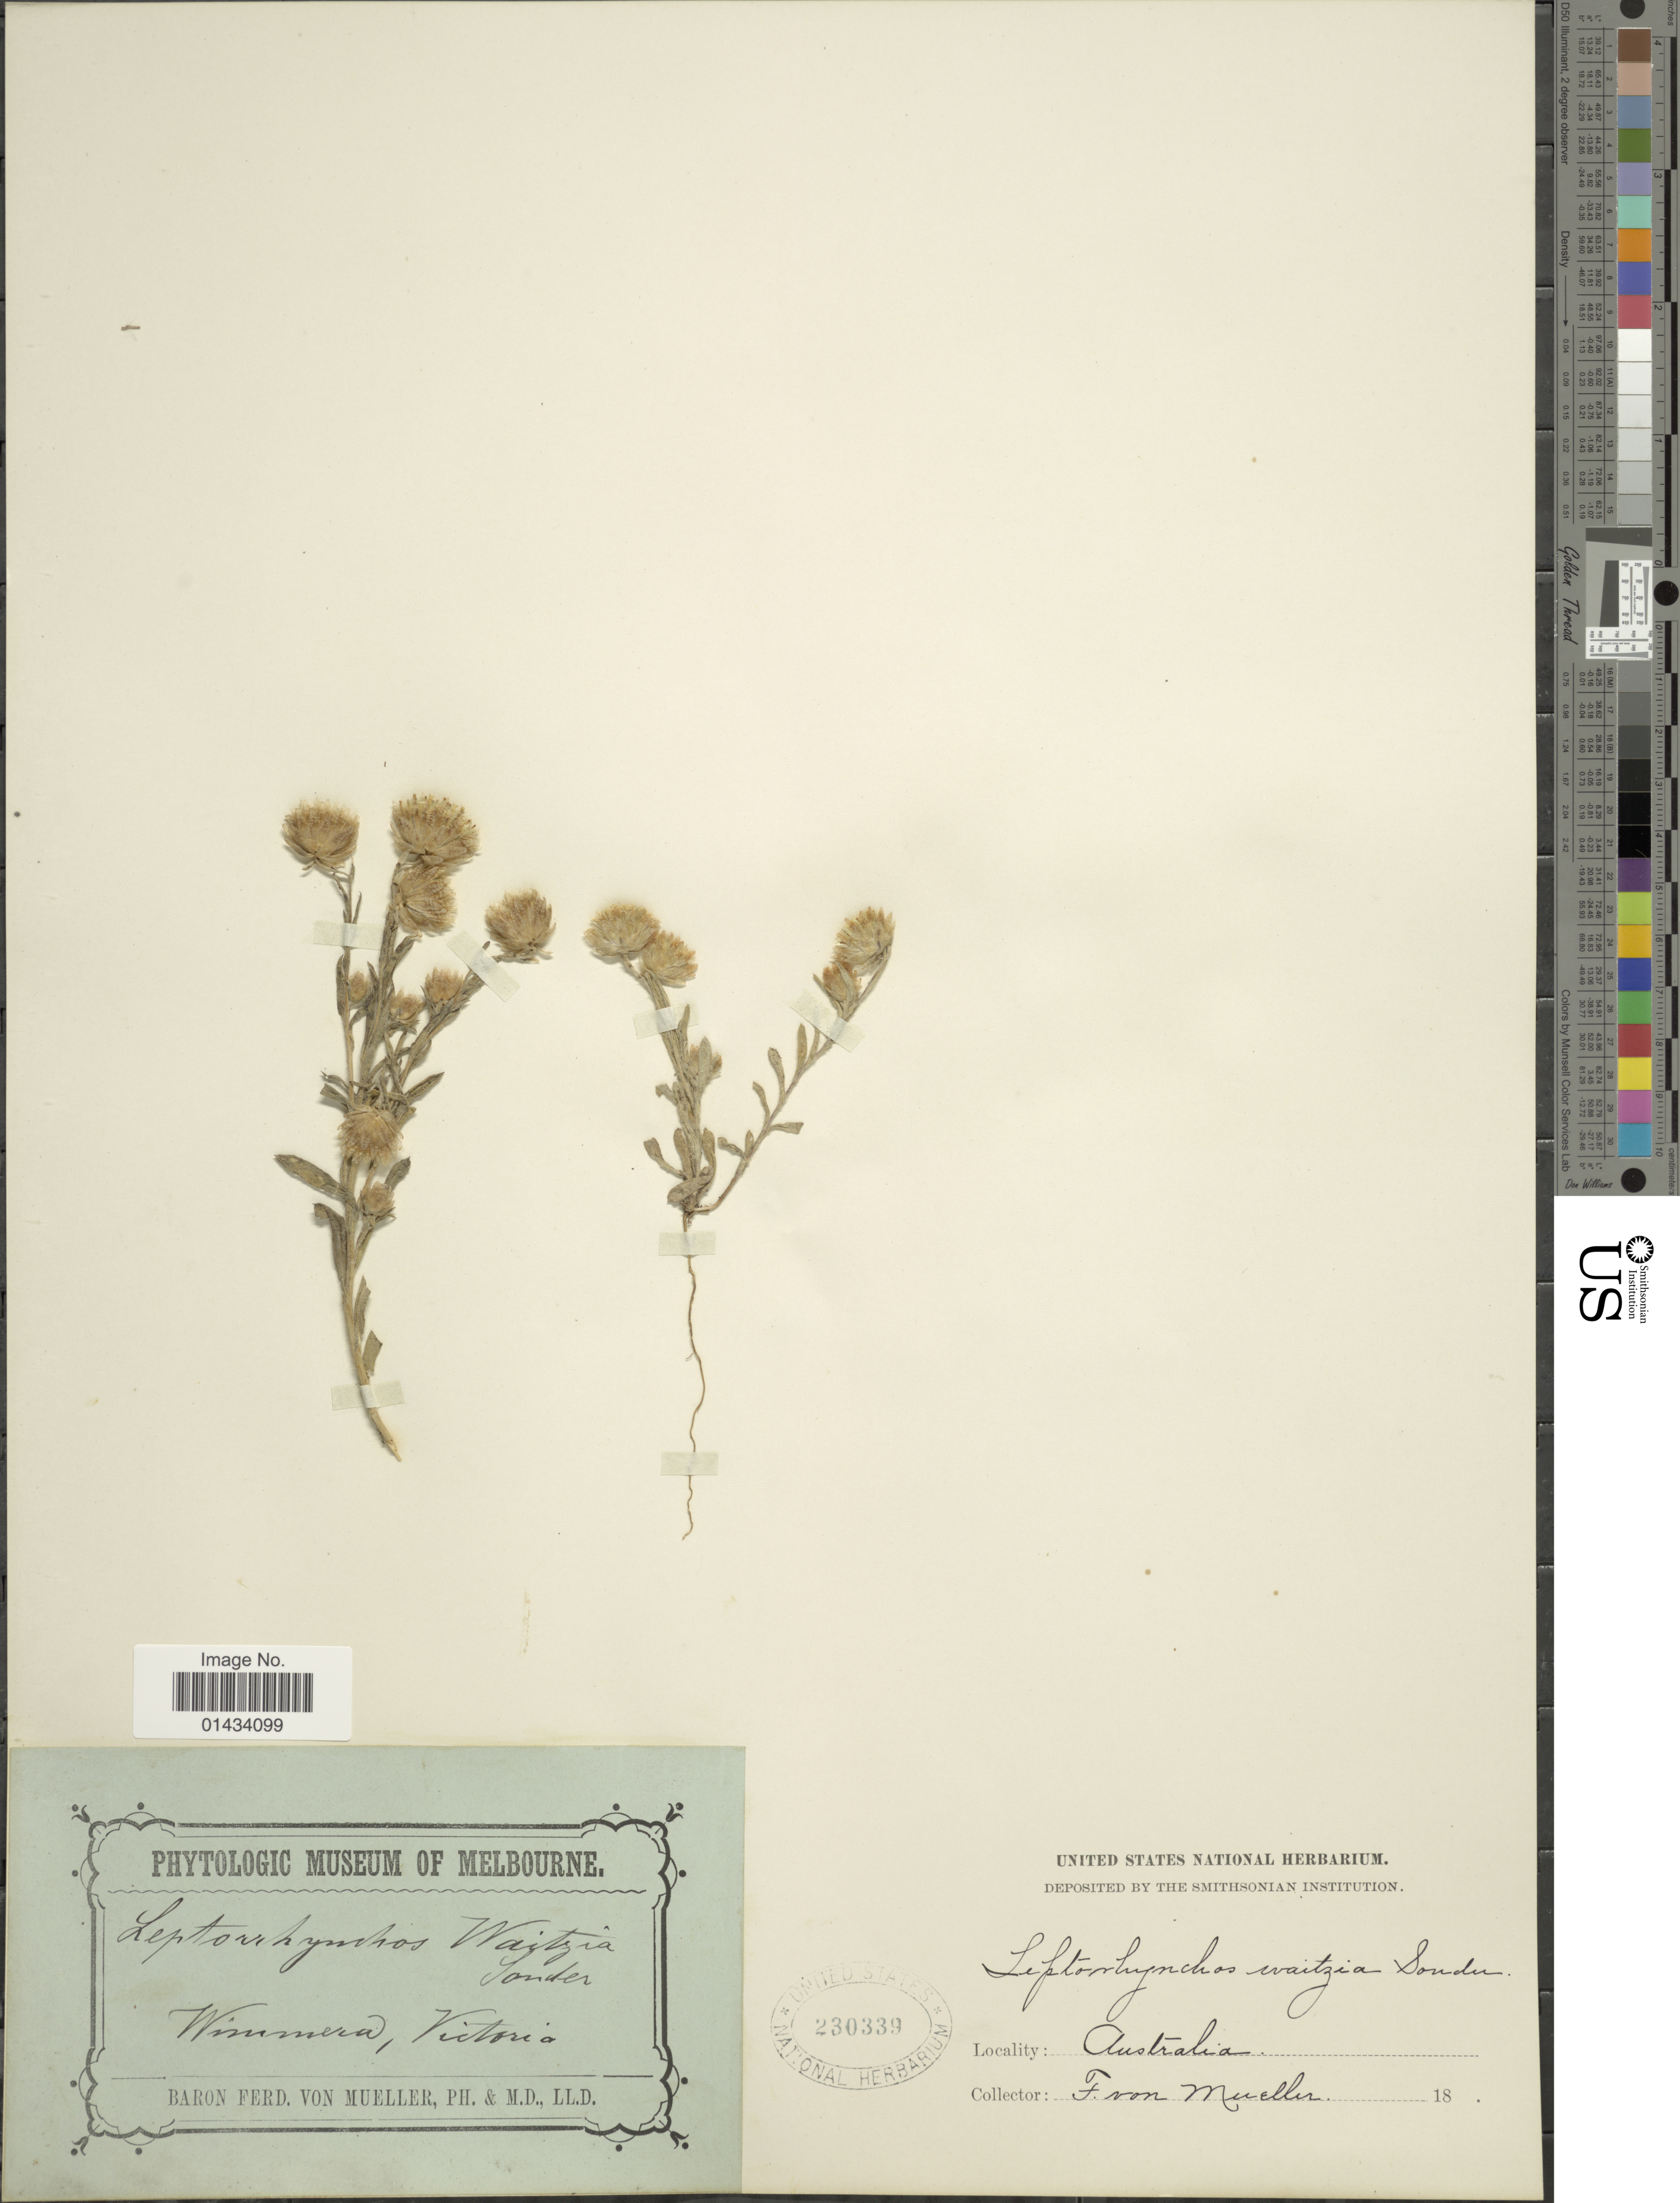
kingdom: Plantae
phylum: Tracheophyta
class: Magnoliopsida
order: Asterales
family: Asteraceae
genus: Leptorhynchos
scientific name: Leptorhynchos waitzia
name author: Sond.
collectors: F. von Mueller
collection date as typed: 18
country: Australia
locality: Wimmera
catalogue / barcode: US 230339